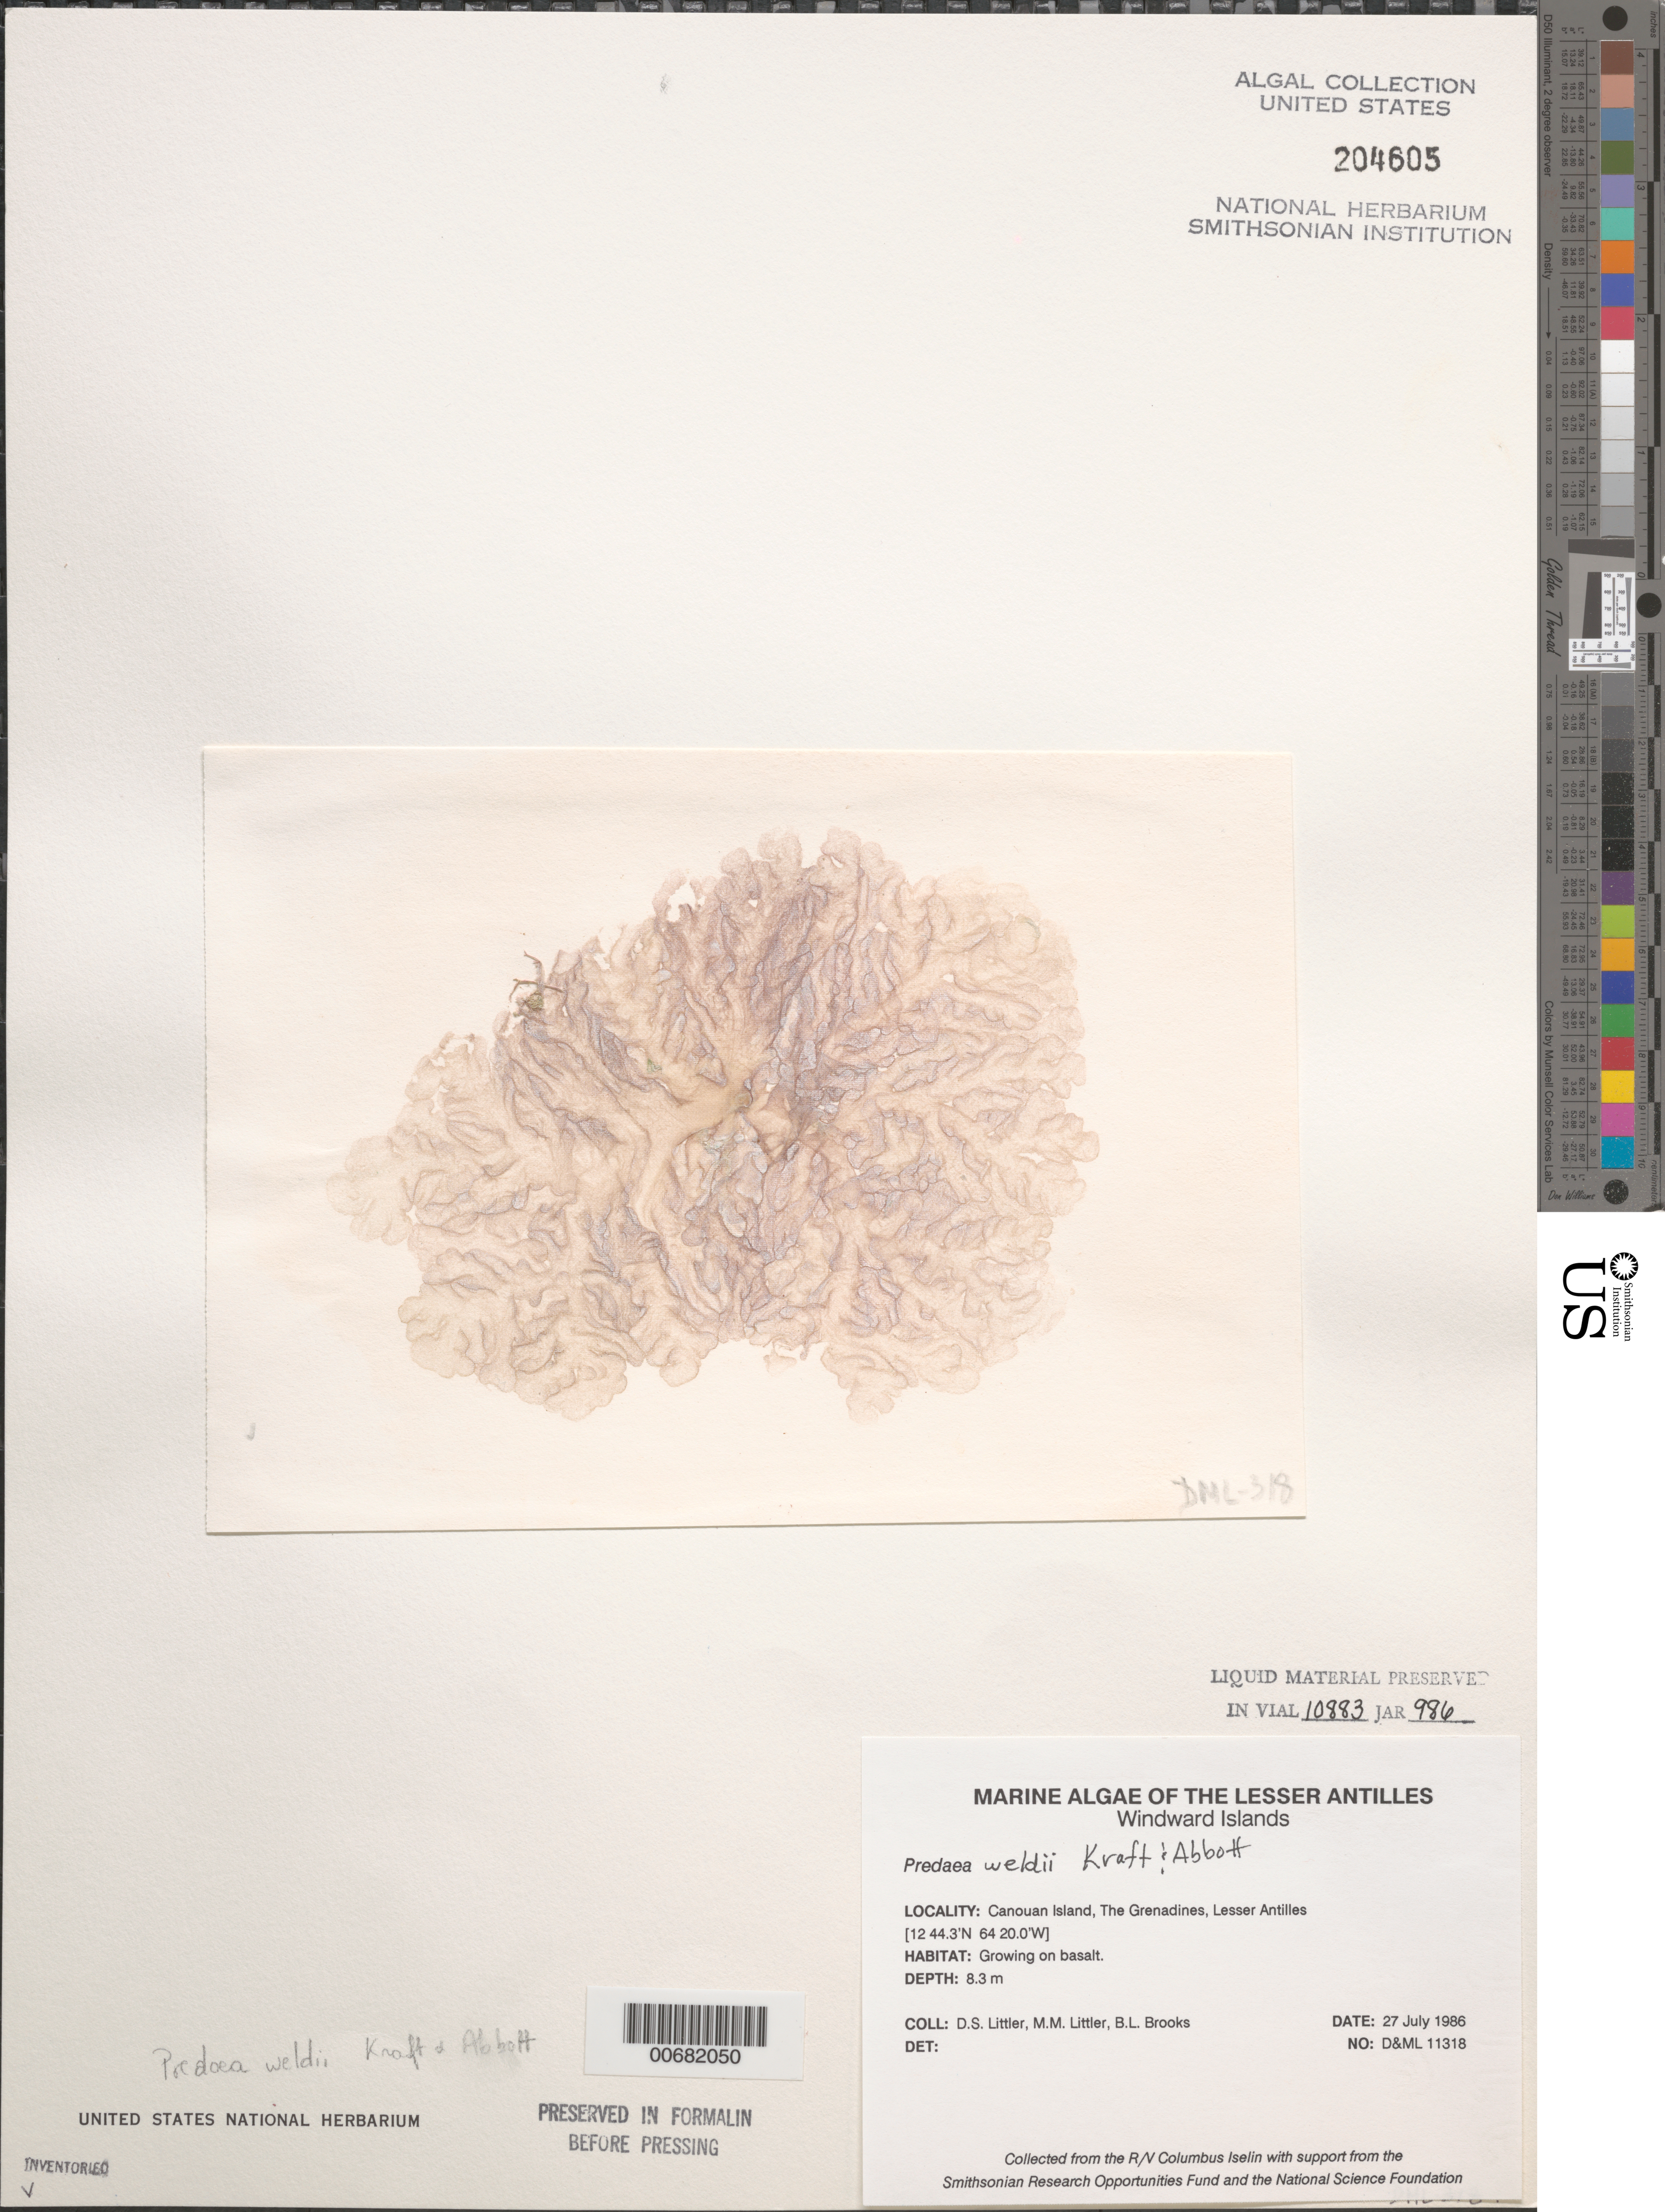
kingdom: Plantae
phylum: Rhodophyta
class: Florideophyceae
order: Nemastomatales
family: Nemastomataceae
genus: Predaea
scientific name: Predaea weldii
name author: G.T.Kraft & I.A. Abbott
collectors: D. S. Littler, M. M. Littler & B. Brooks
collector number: D&ML 11318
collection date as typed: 27 Jul 1986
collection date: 1986-07-27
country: St. Vincent - Grenadines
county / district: Grenadines Parish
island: Canouan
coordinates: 12 44.3' N, 64 20.0' W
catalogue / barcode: US 204605